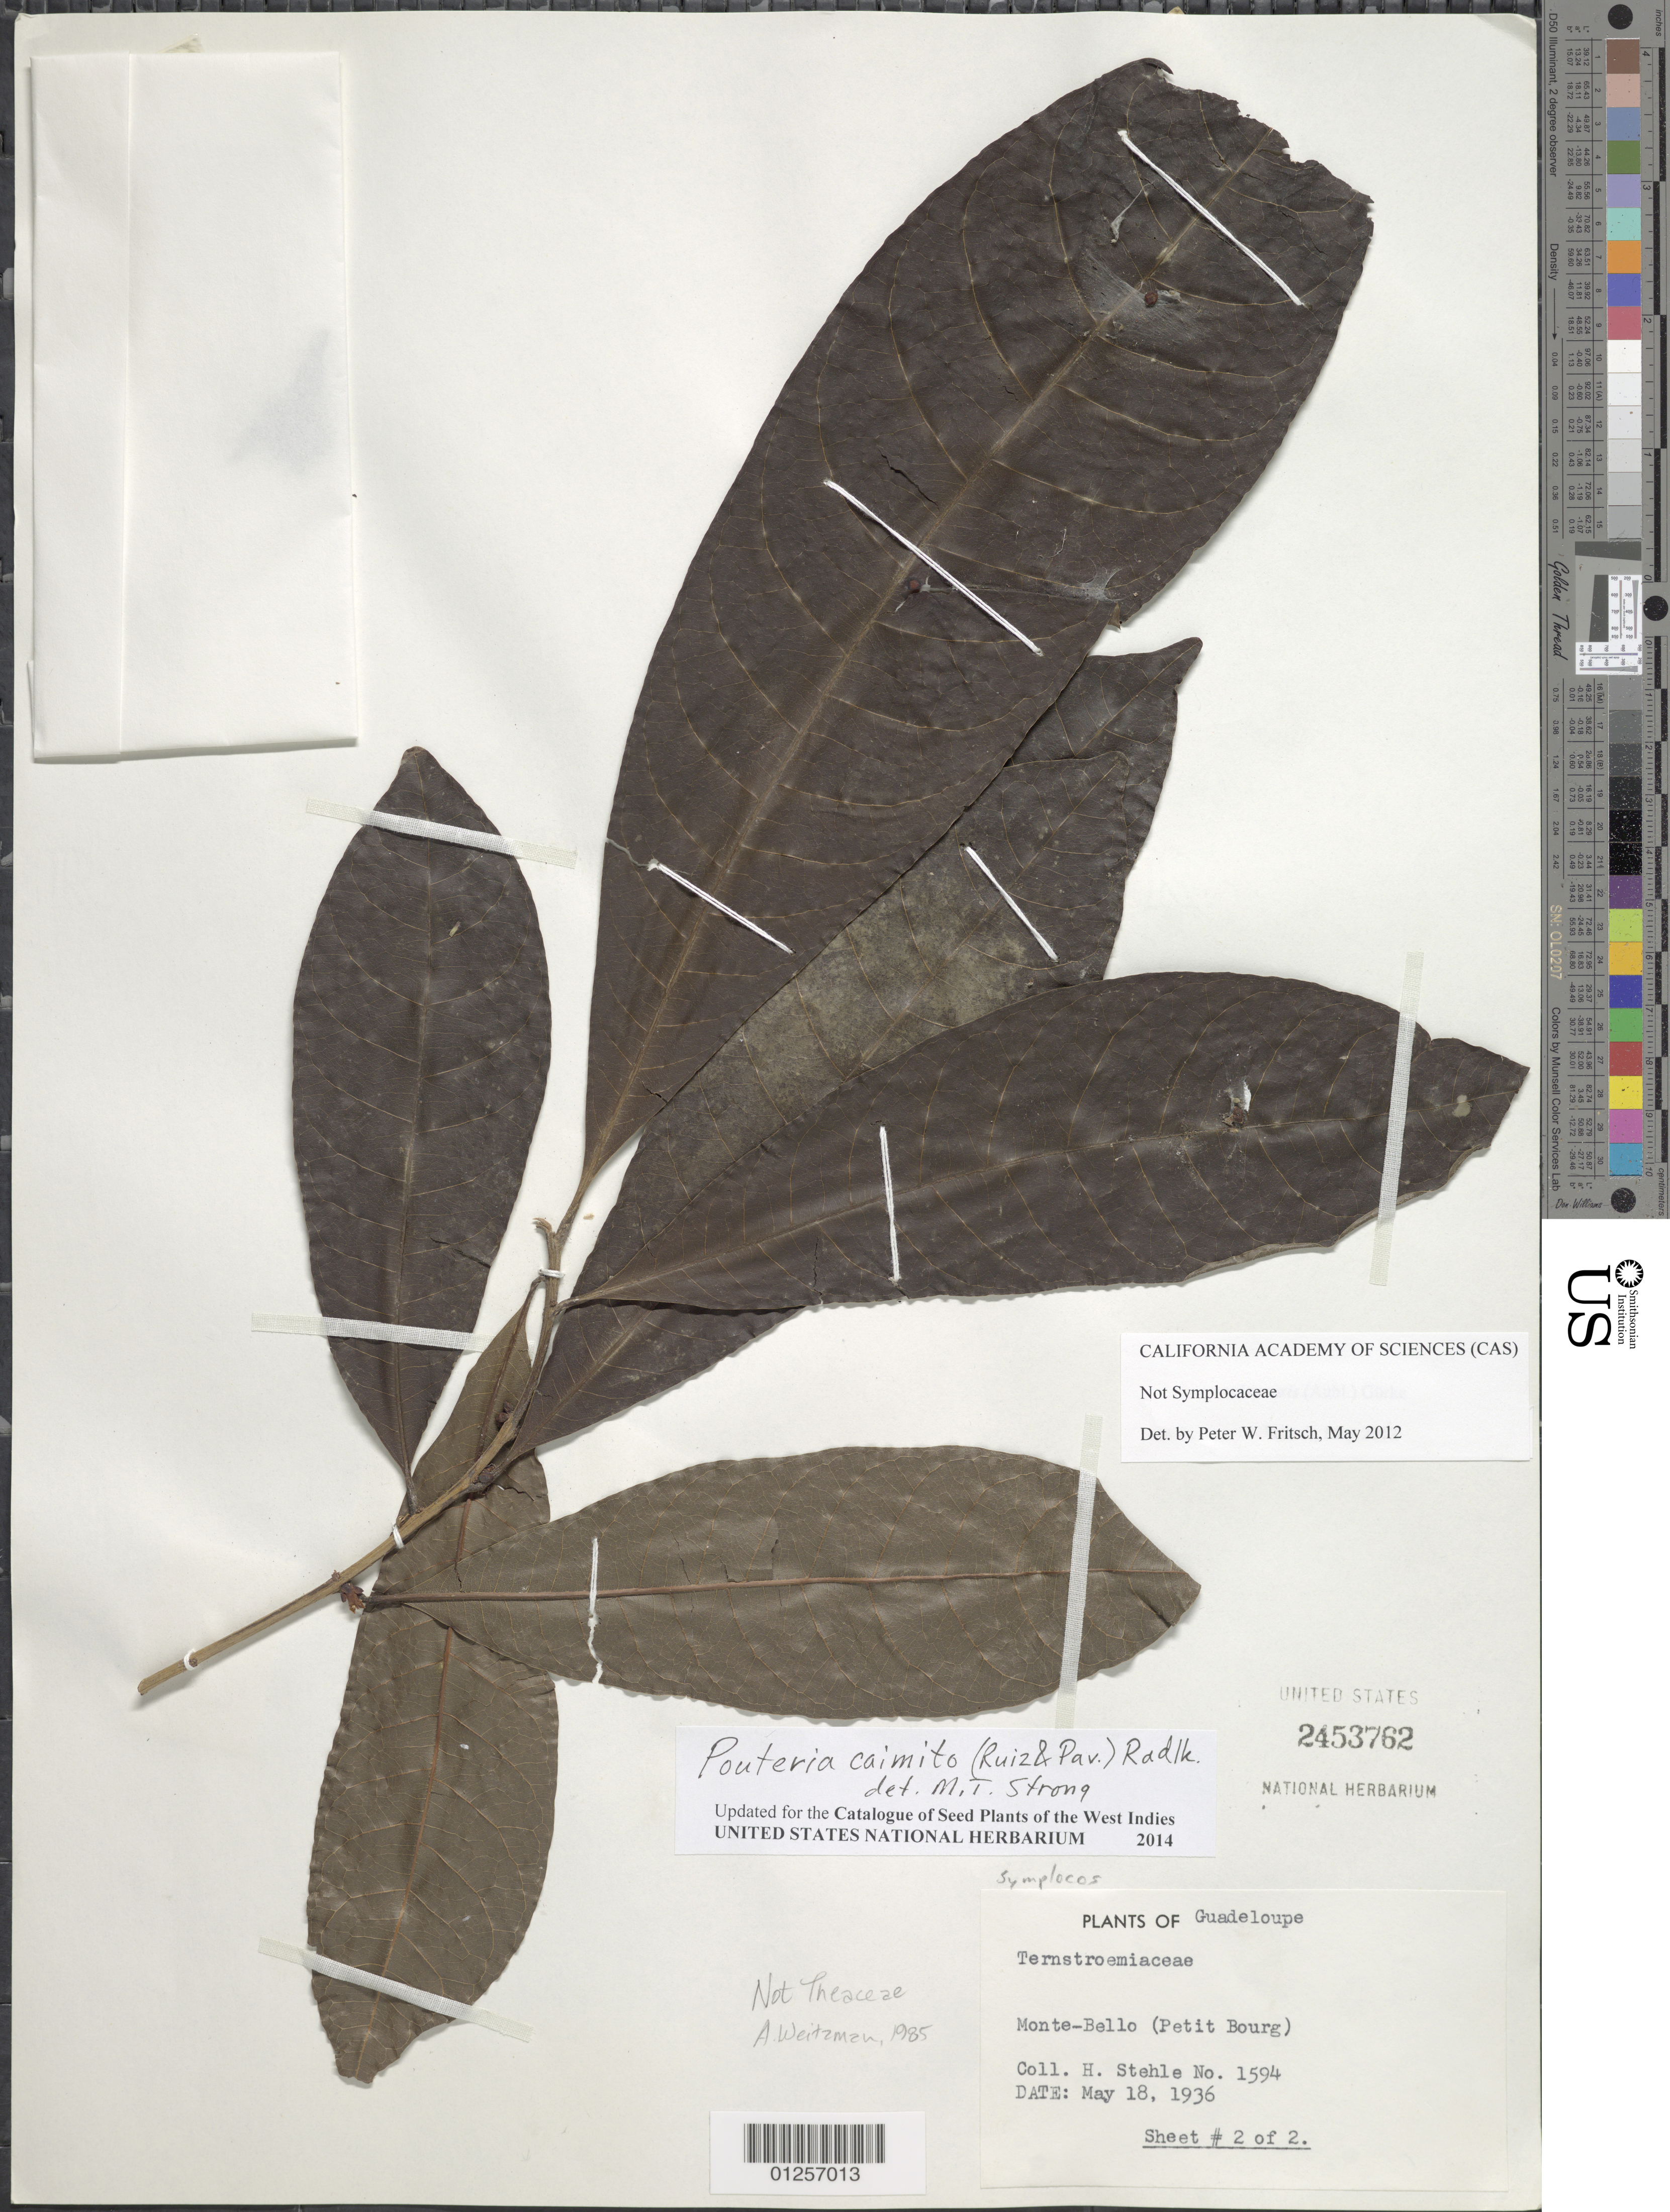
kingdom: Plantae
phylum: Tracheophyta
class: Magnoliopsida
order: Ericales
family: Sapotaceae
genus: Pouteria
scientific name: Pouteria caimito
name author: (Ruiz & Pav.) Radlk.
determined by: Strong, M. T., (US), Smithsonian Institution - National Museum of Natural History (UNITED STATES)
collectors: H. Stehlé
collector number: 1594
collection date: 1936-05-18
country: Guadeloupe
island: Basse Terre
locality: Monte Bello (Petit Bourg).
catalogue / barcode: US 2453762